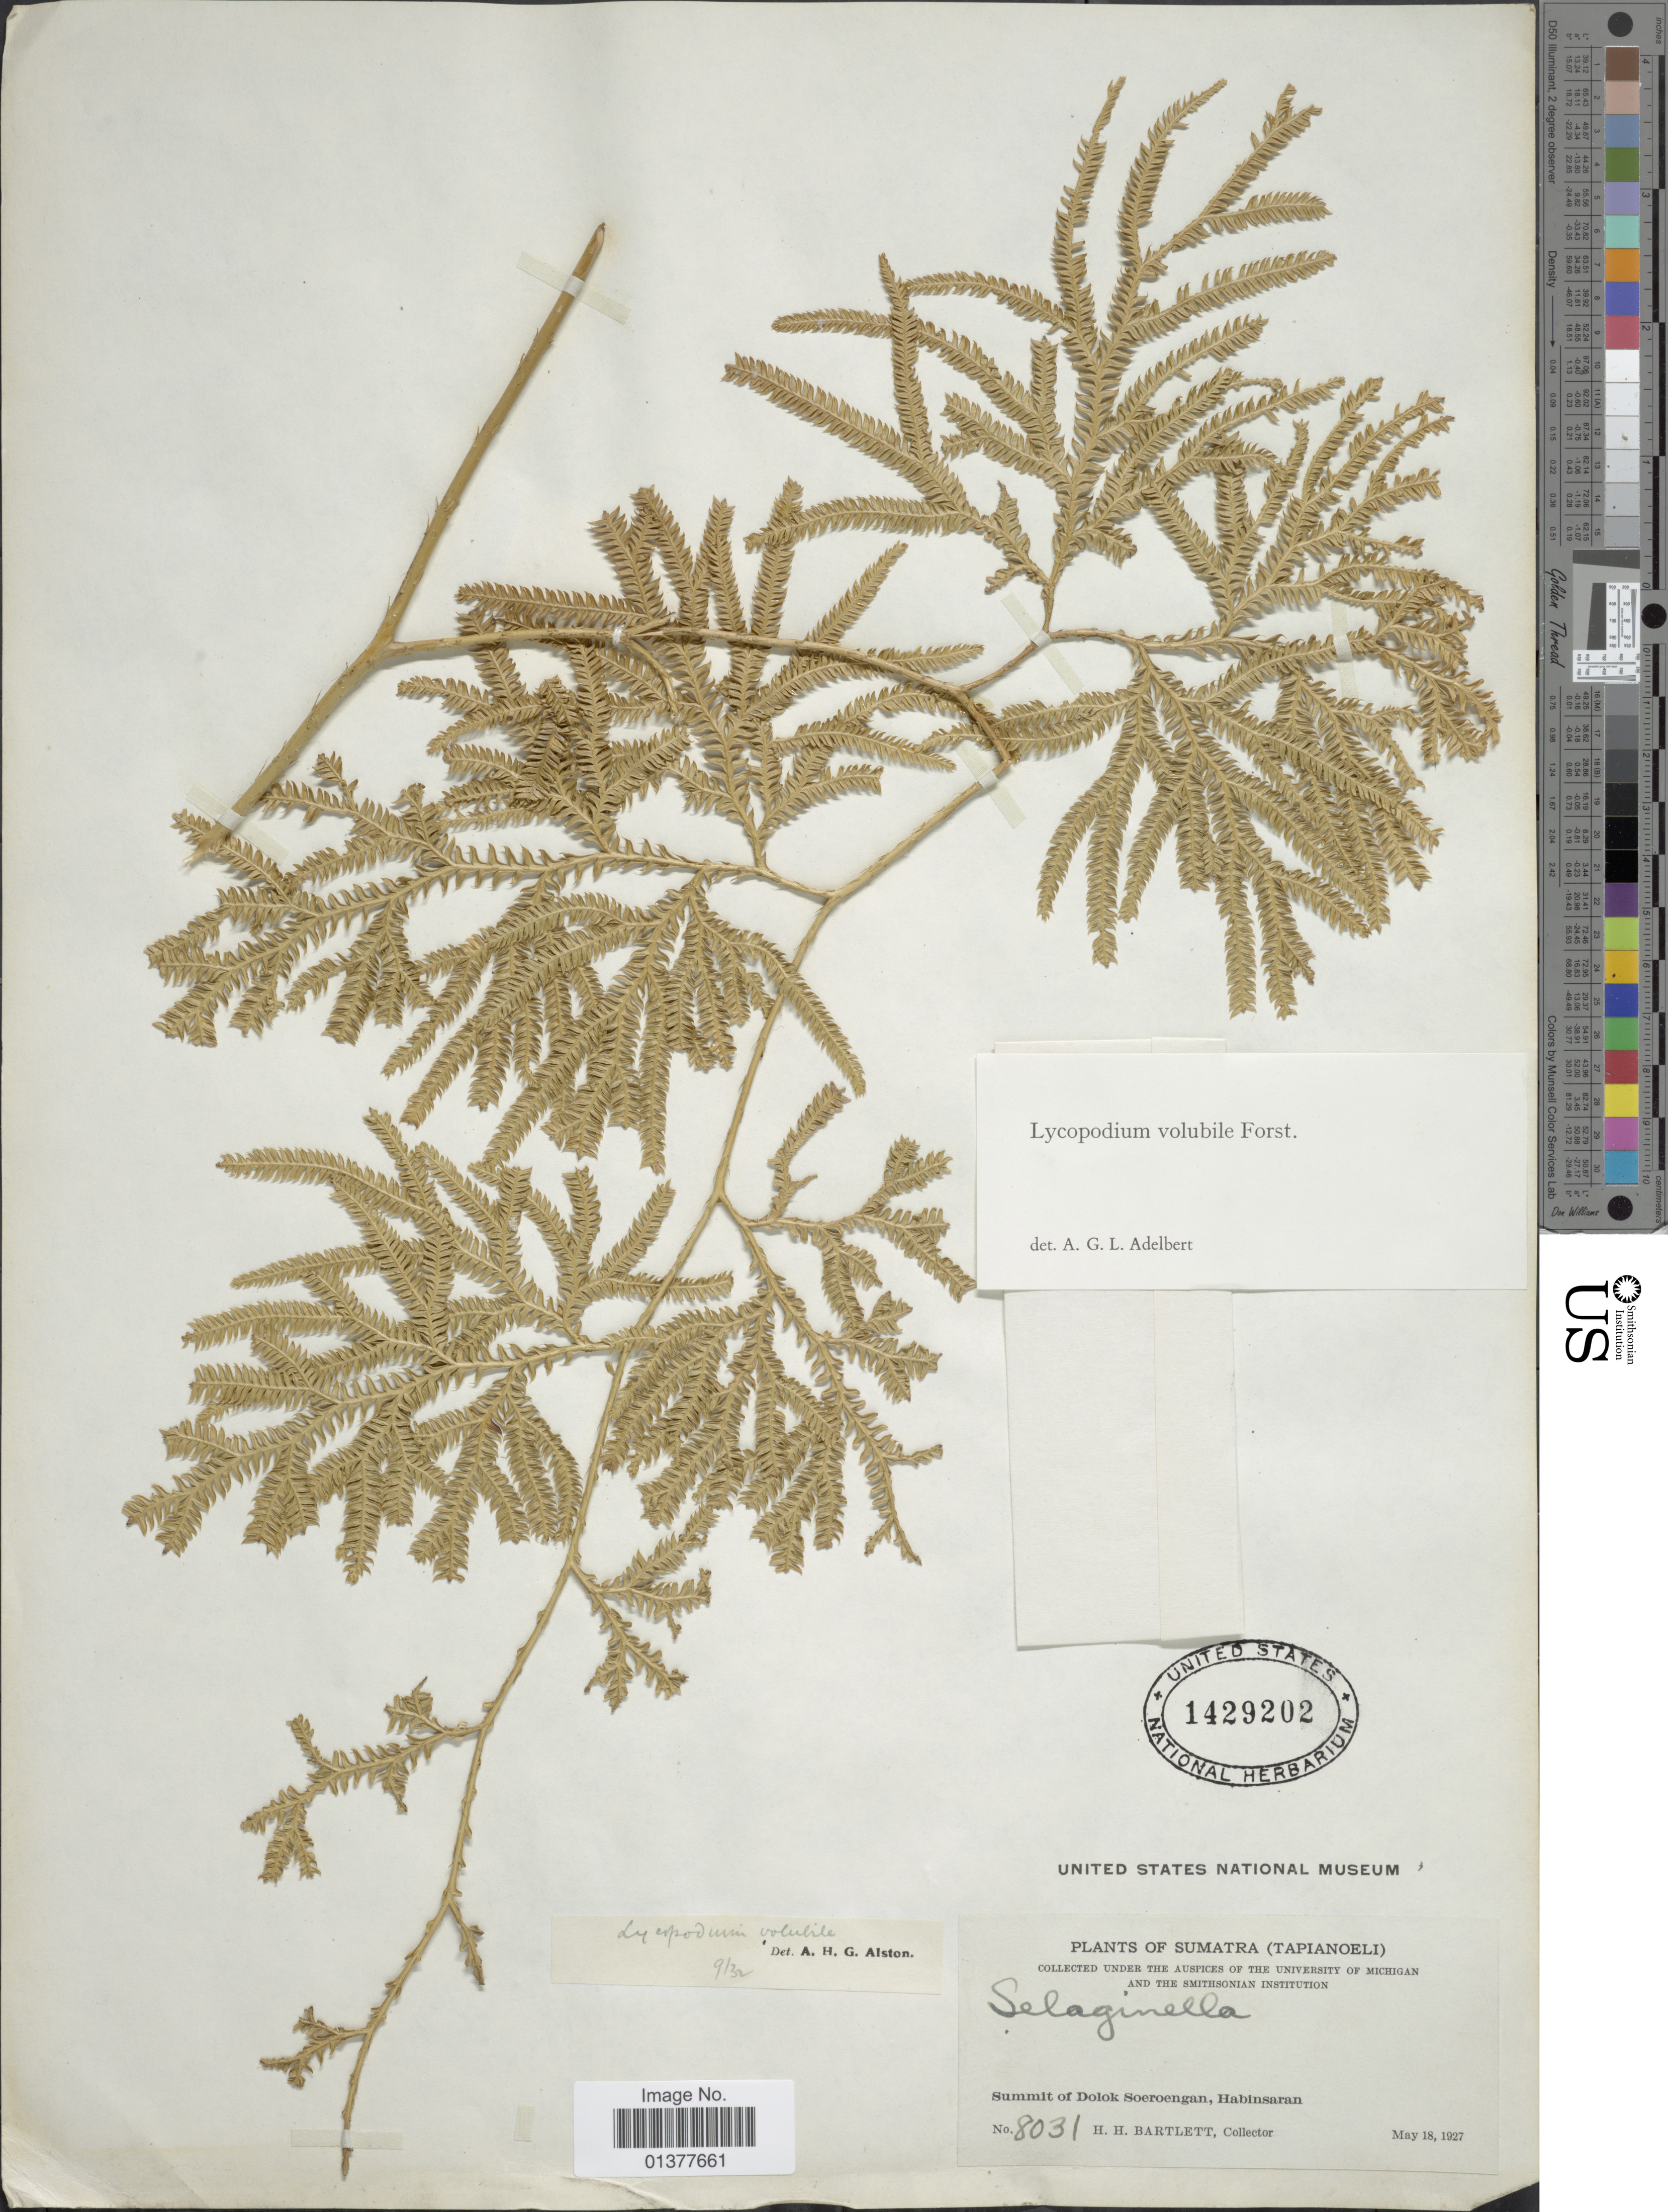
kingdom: Plantae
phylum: Tracheophyta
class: Lycopodiopsida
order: Lycopodiales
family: Lycopodiaceae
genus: Pseudodiphasium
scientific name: Pseudodiphasium volubile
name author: (G. Forst.) Holub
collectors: H. H. Bartlett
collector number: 8031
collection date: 1927-05-18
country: Indonesia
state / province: Sumatra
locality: Summit of Dolok Soeroengan, Habinsaran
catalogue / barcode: US 1429202